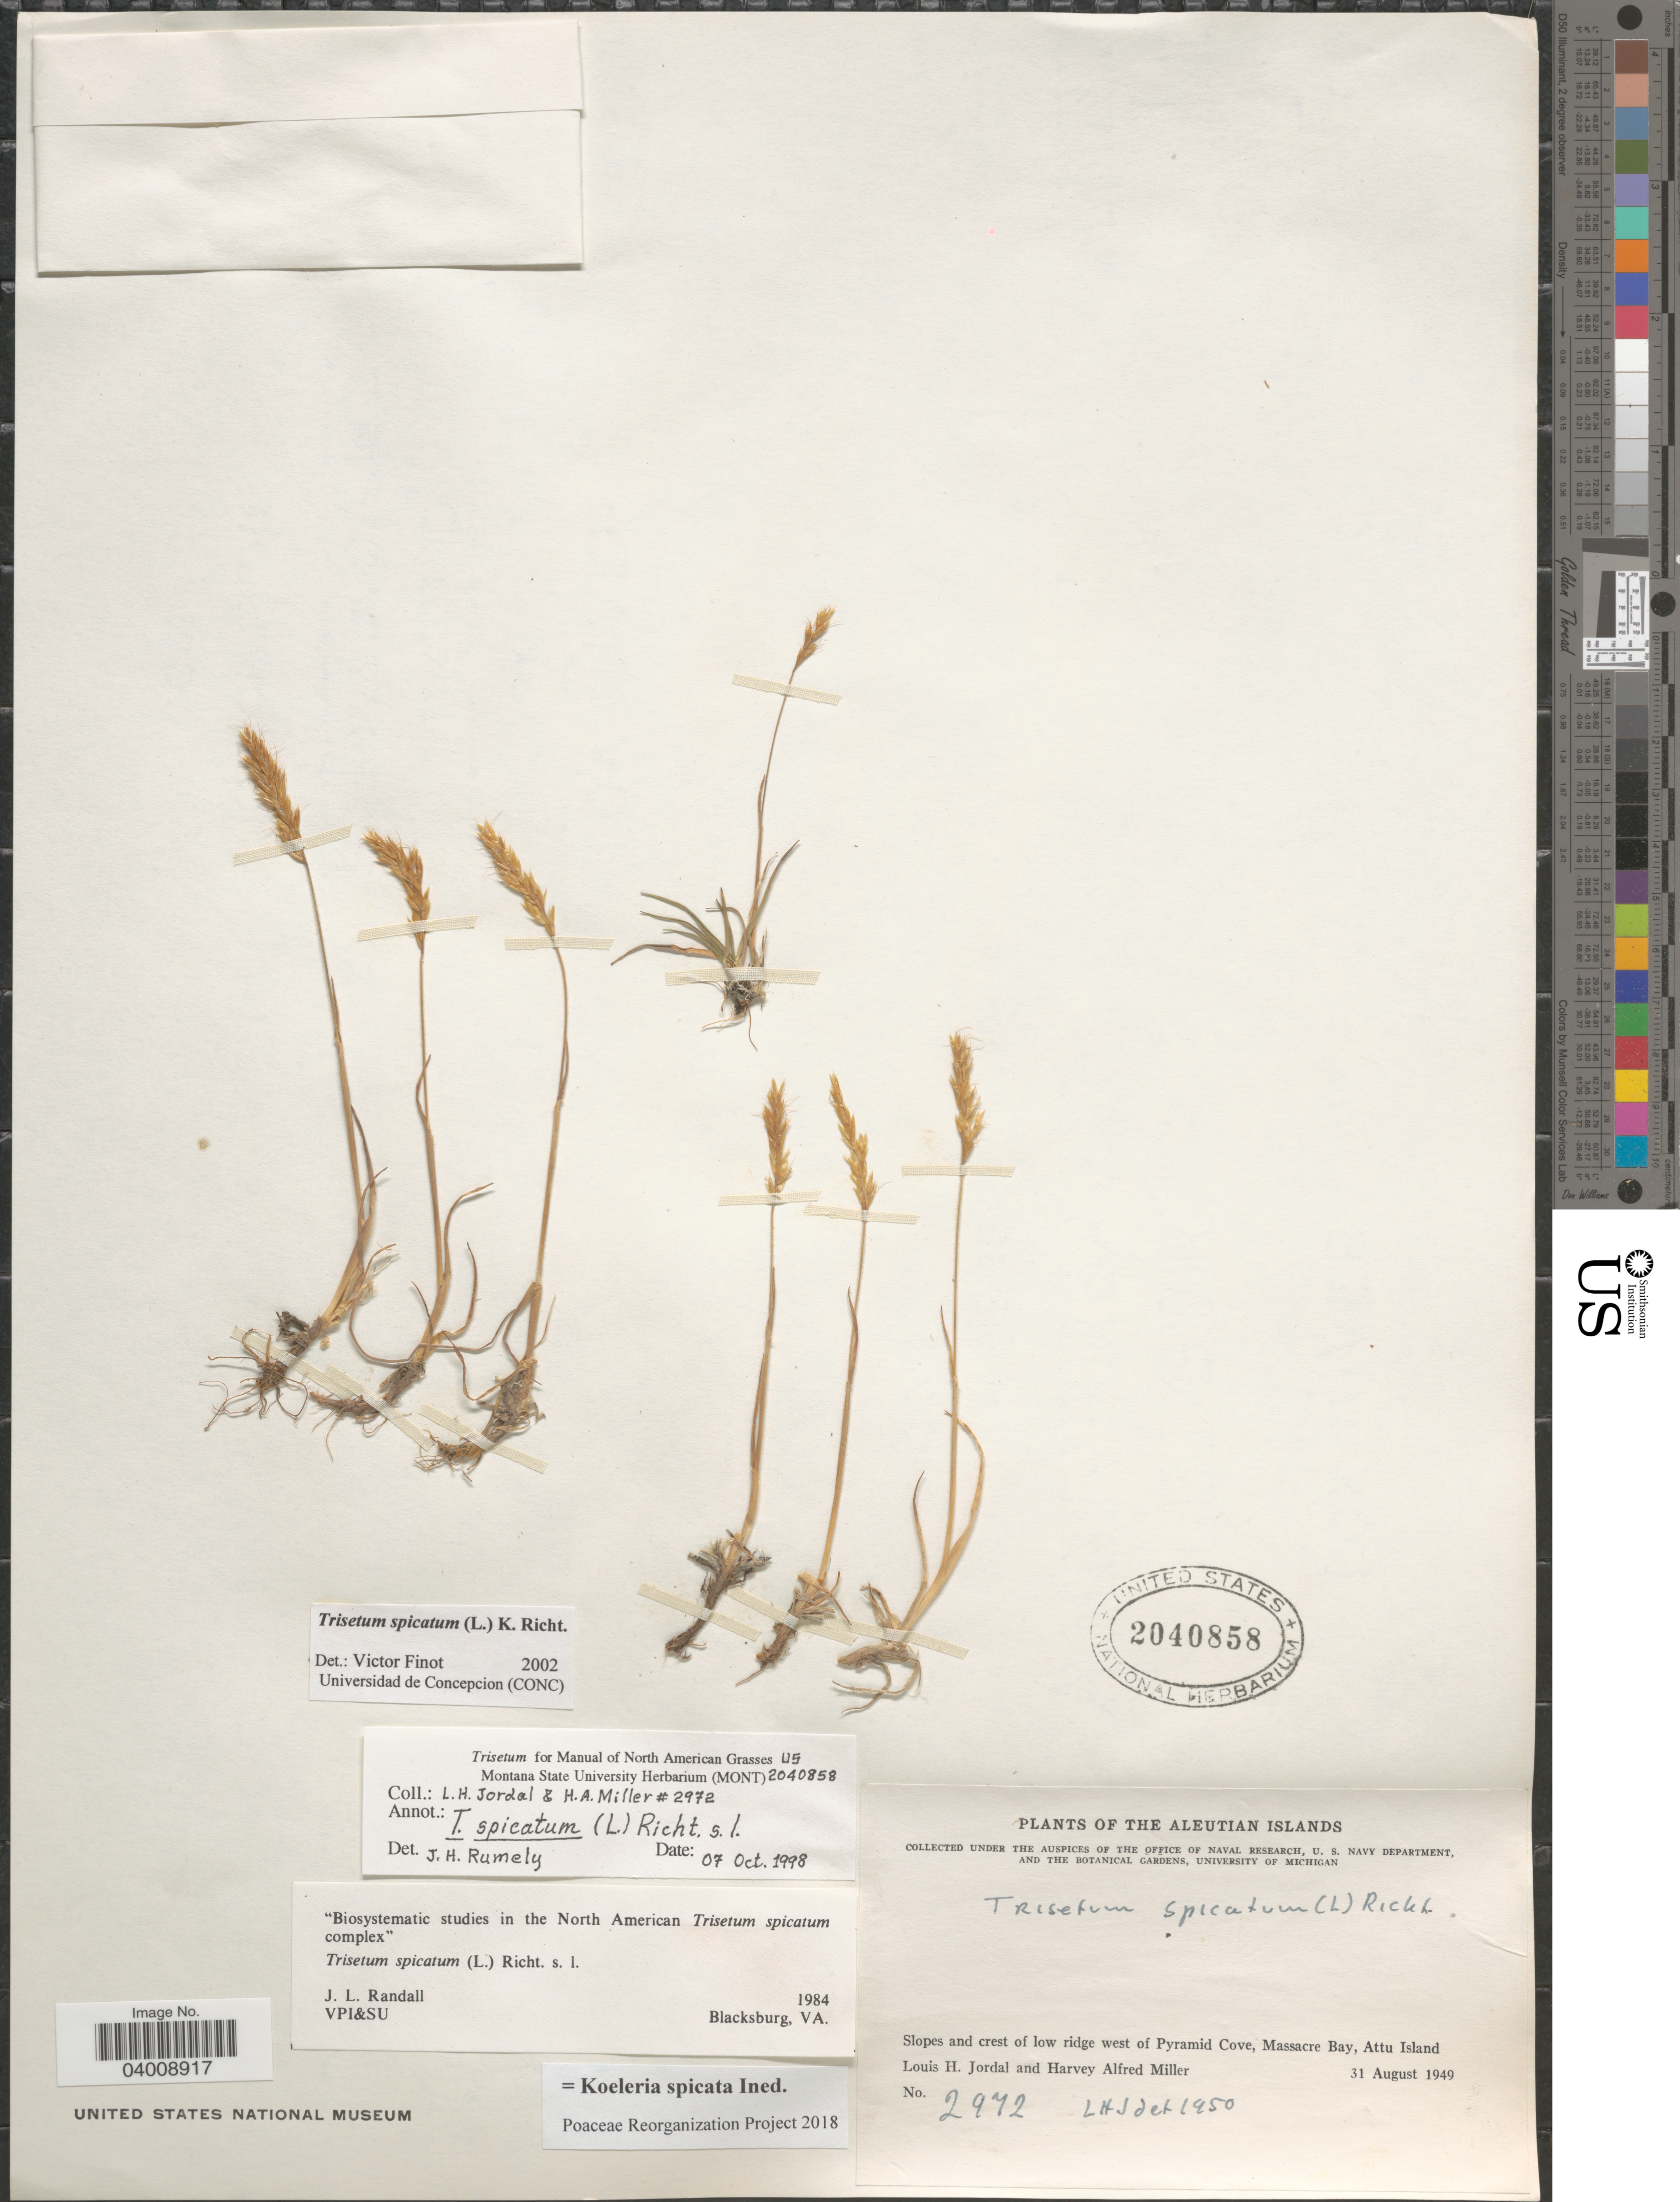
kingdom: Plantae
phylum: Tracheophyta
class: Liliopsida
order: Poales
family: Poaceae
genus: Koeleria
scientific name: Koeleria spicata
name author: (L.) Barberá et al.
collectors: L. Jordal & H. A. Miller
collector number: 2972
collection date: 1949-08-31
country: United States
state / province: Alaska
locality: Aleutian Islands. Slopes and crest of low ridge west of Pyramid Cove, Massacre Bay, Attu Island.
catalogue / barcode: US 2040858